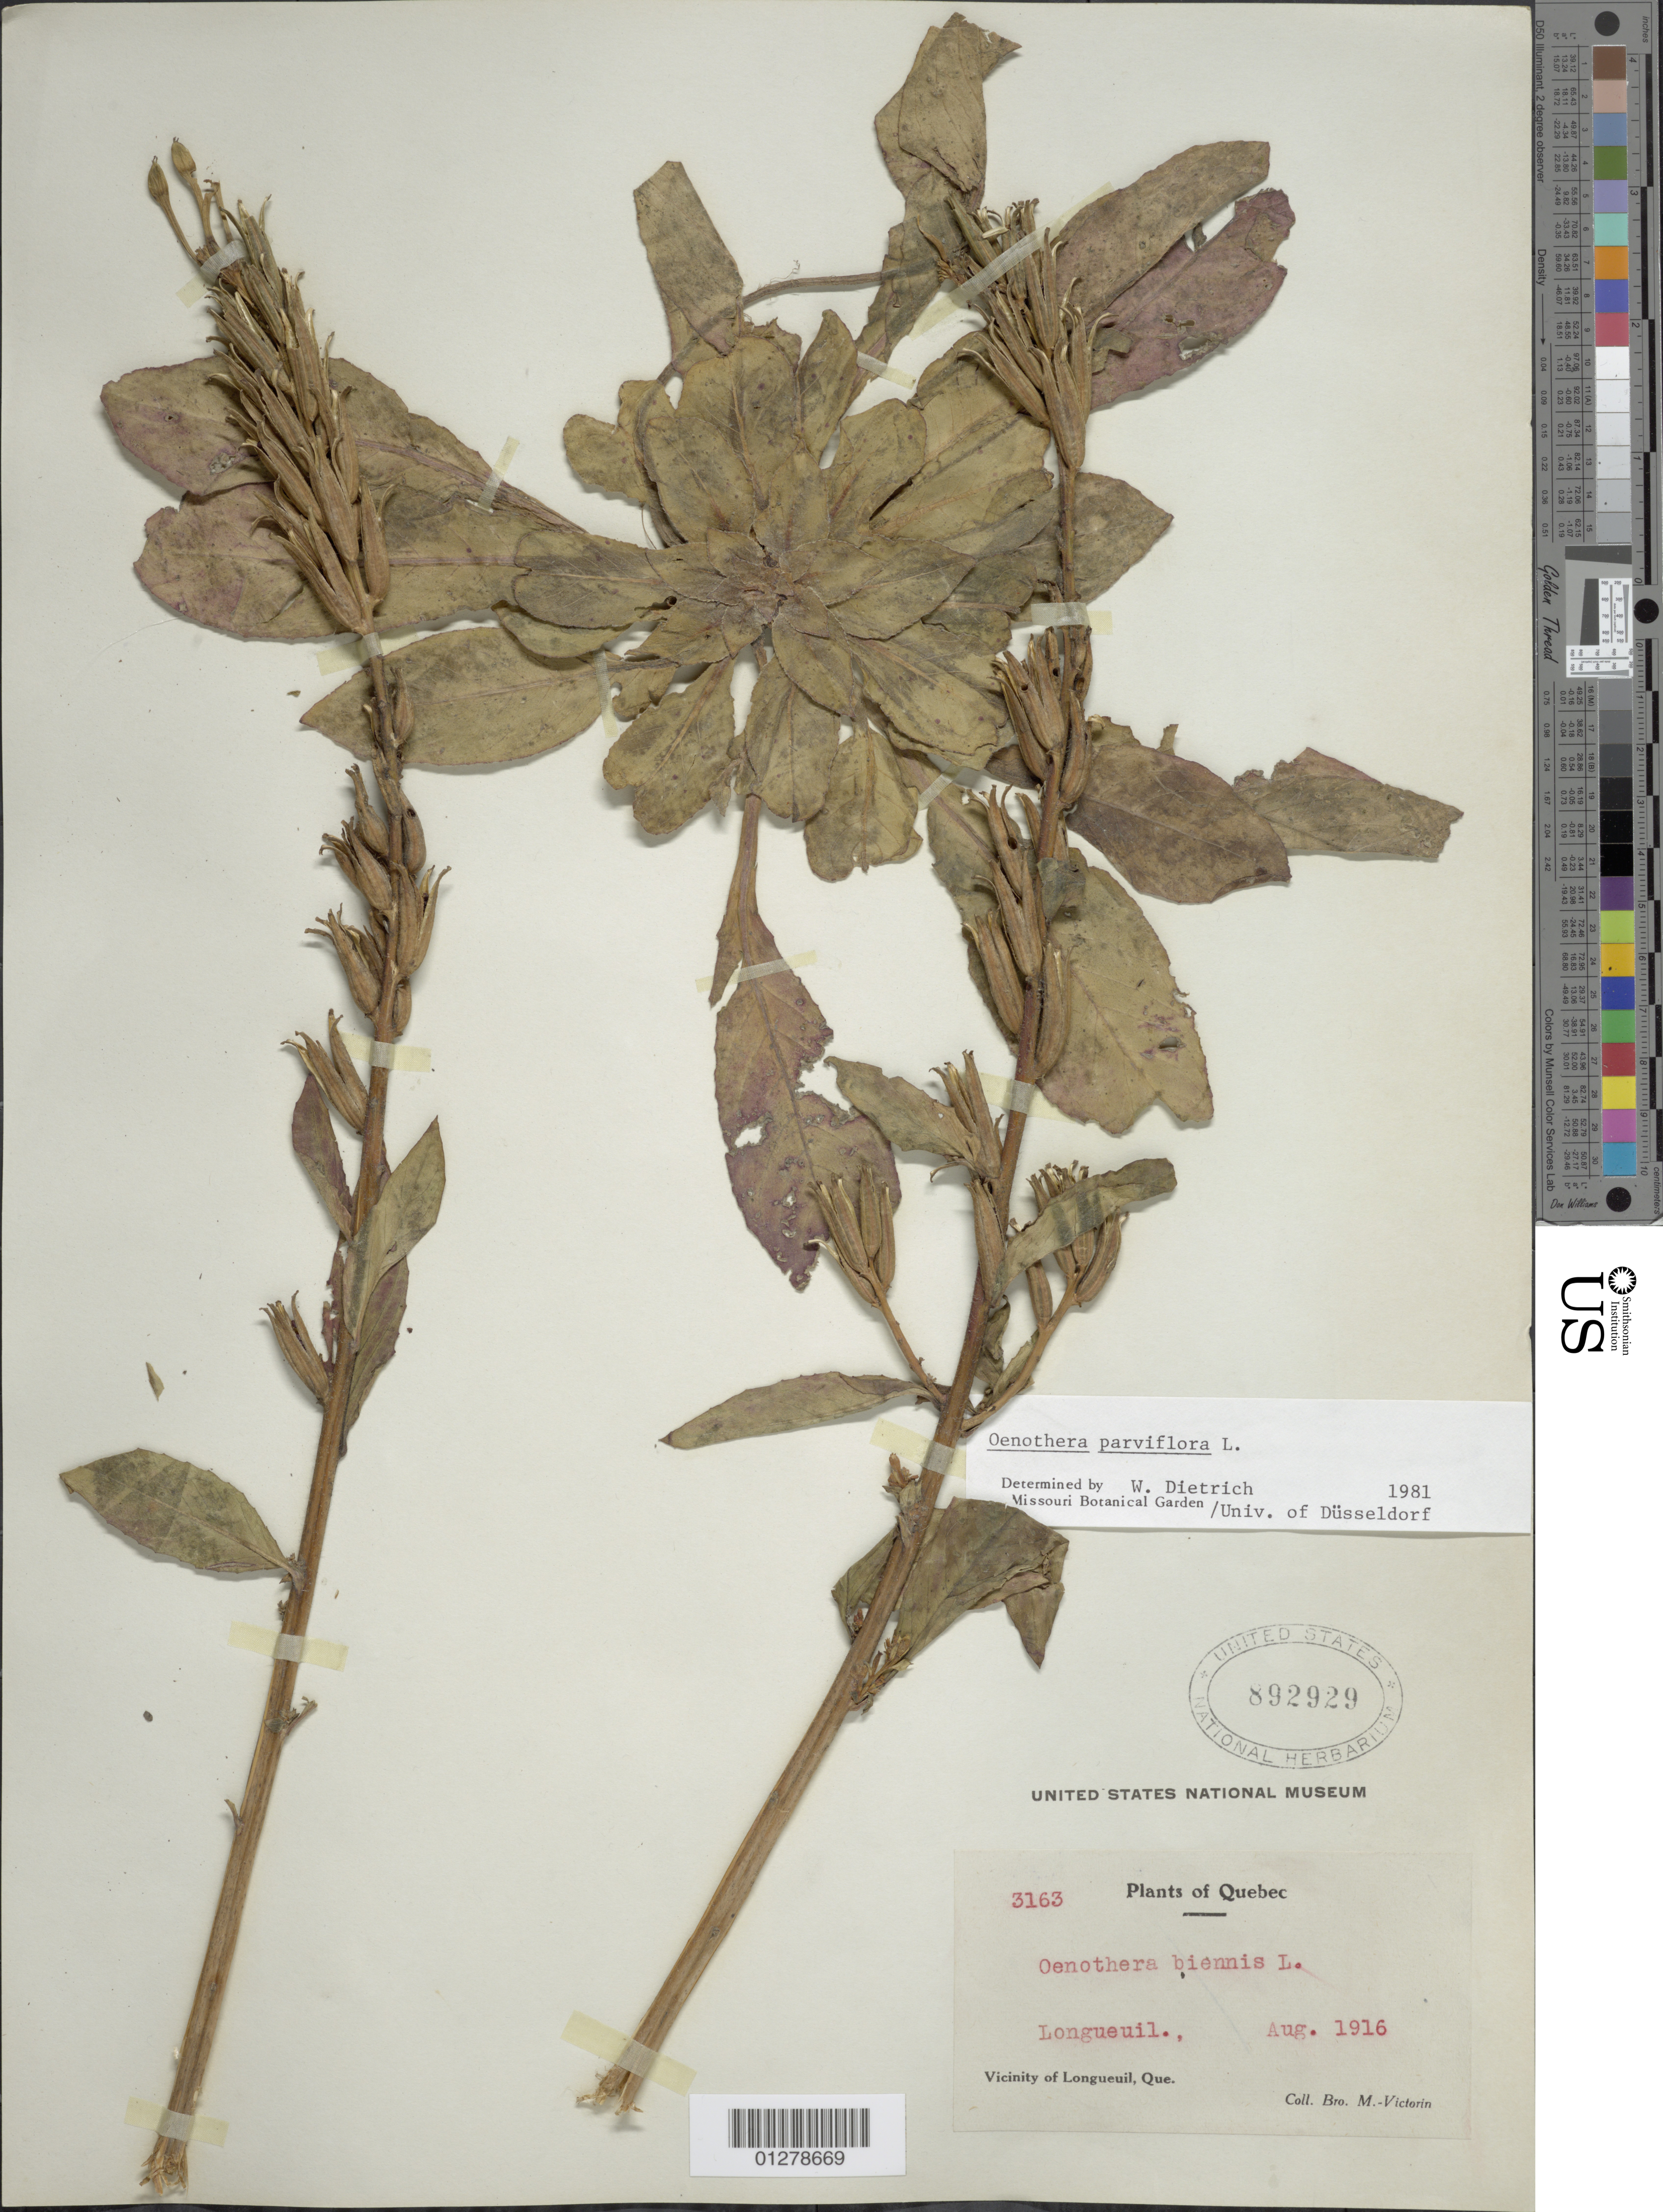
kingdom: Plantae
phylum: Tracheophyta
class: Magnoliopsida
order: Myrtales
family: Onagraceae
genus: Oenothera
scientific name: Oenothera parviflora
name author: L.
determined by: Dietrich, W.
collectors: Fr. Marie-Victorin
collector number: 3163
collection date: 1916-08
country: Canada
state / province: Quebec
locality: Vicinity of Longueuil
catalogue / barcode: US 892929